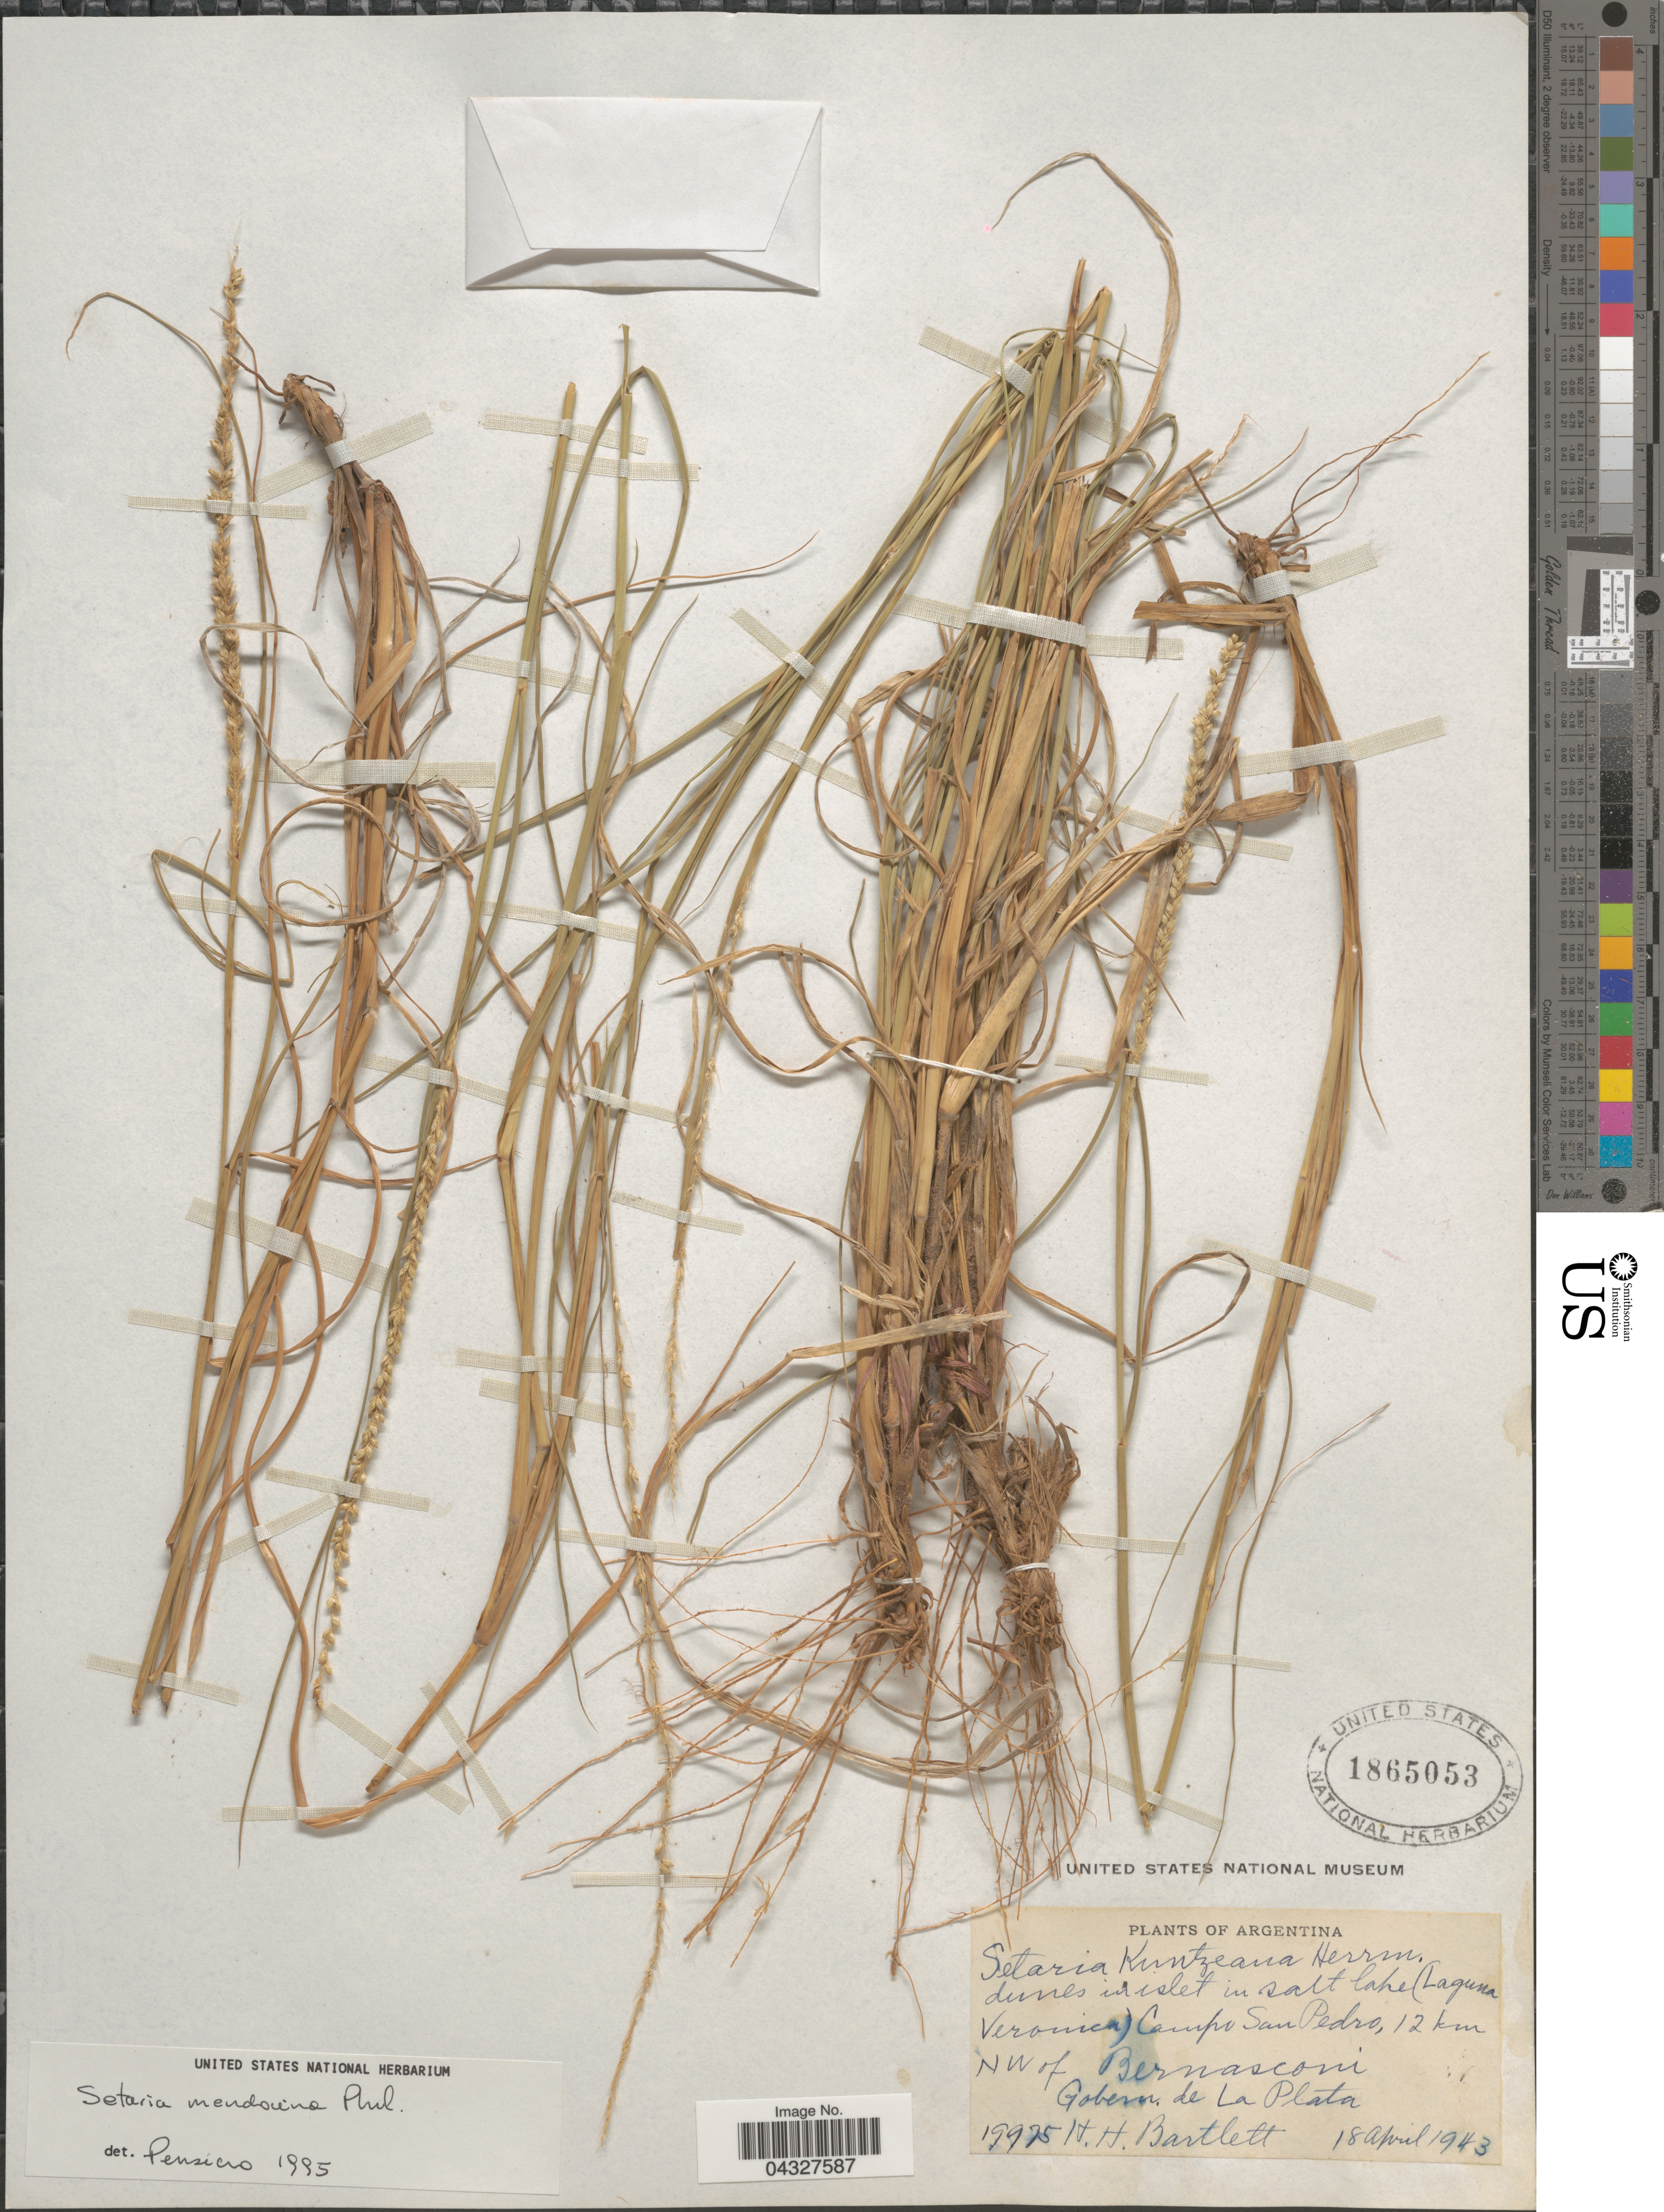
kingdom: Plantae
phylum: Tracheophyta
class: Liliopsida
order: Poales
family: Poaceae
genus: Setaria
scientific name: Setaria mendocina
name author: Phil.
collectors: H. H. Bartlett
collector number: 19975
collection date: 1943-04-18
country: Argentina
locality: Dunes in islet in salt lake (Laguna Veronica) Campo San Pedro, 12 km NW of Bernasconi Gobern. de La Plata.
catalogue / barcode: US 1865053